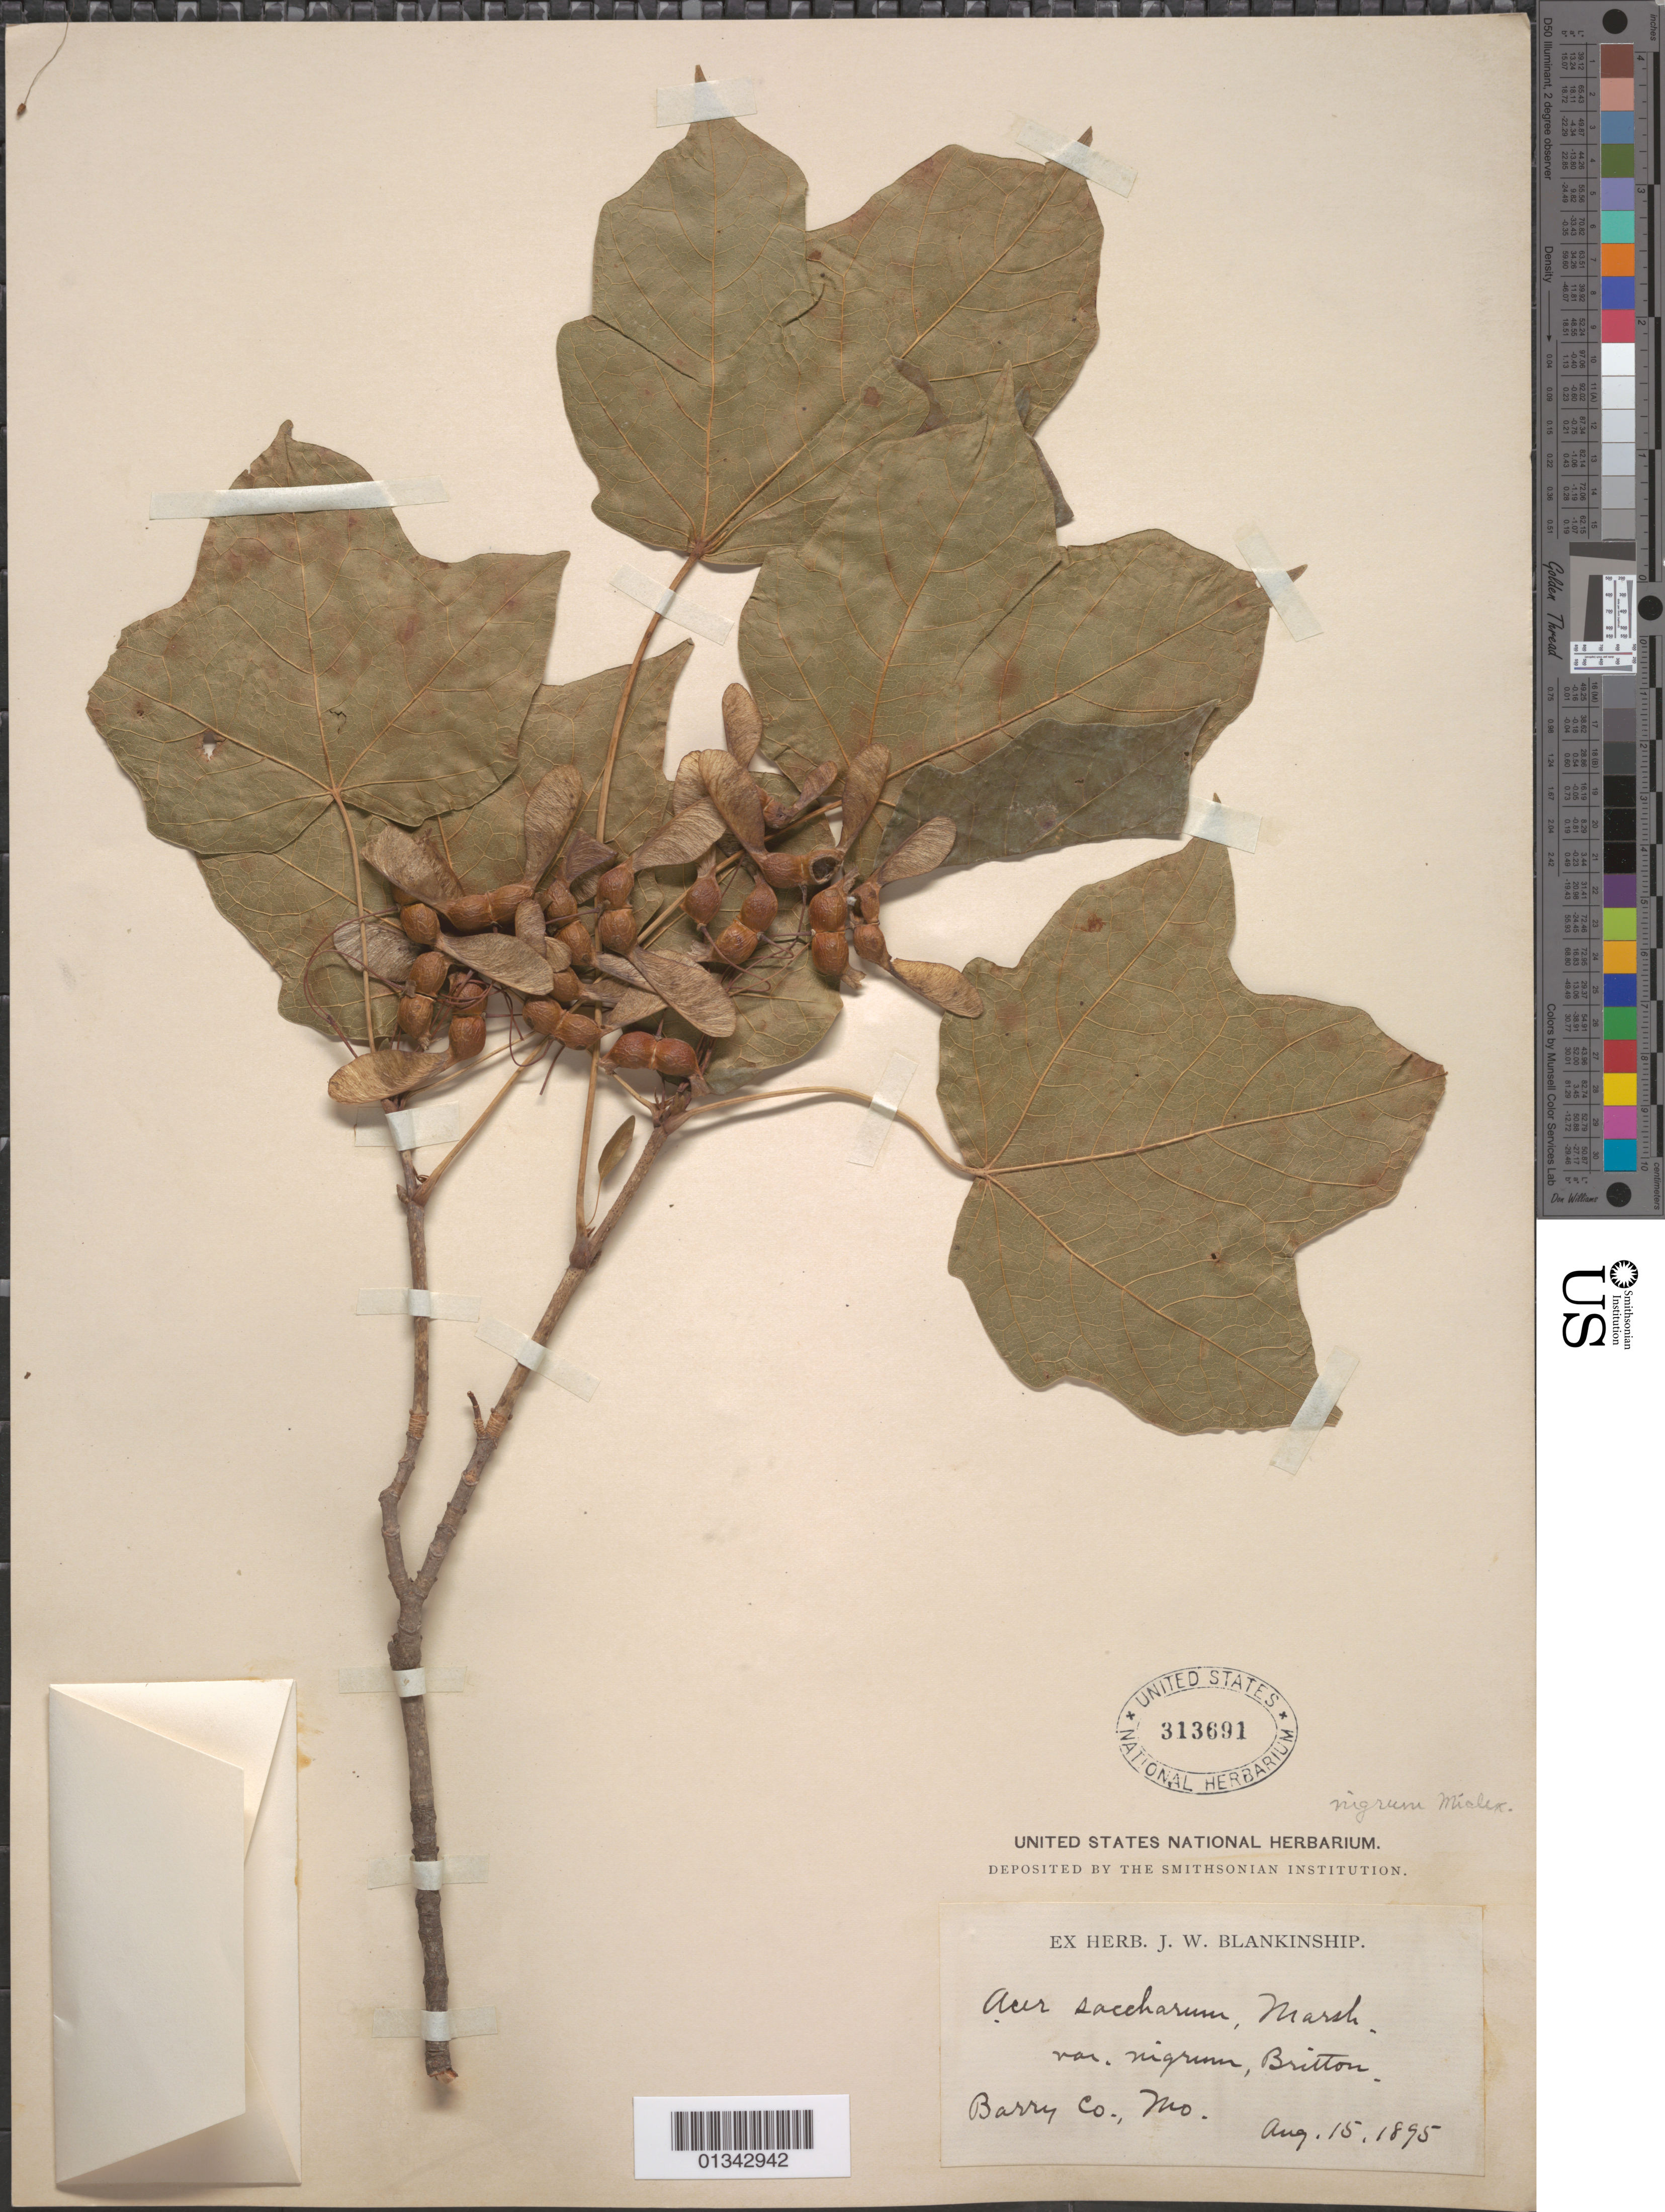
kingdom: Plantae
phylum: Tracheophyta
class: Magnoliopsida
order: Sapindales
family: Sapindaceae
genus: Acer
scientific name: Acer saccharum subsp. nigrum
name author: (F. Michx.) Desmarais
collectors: J. W. Blankinship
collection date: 1895-08-15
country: United States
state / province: Missouri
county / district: Barry County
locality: Barry County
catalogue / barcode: US 313691